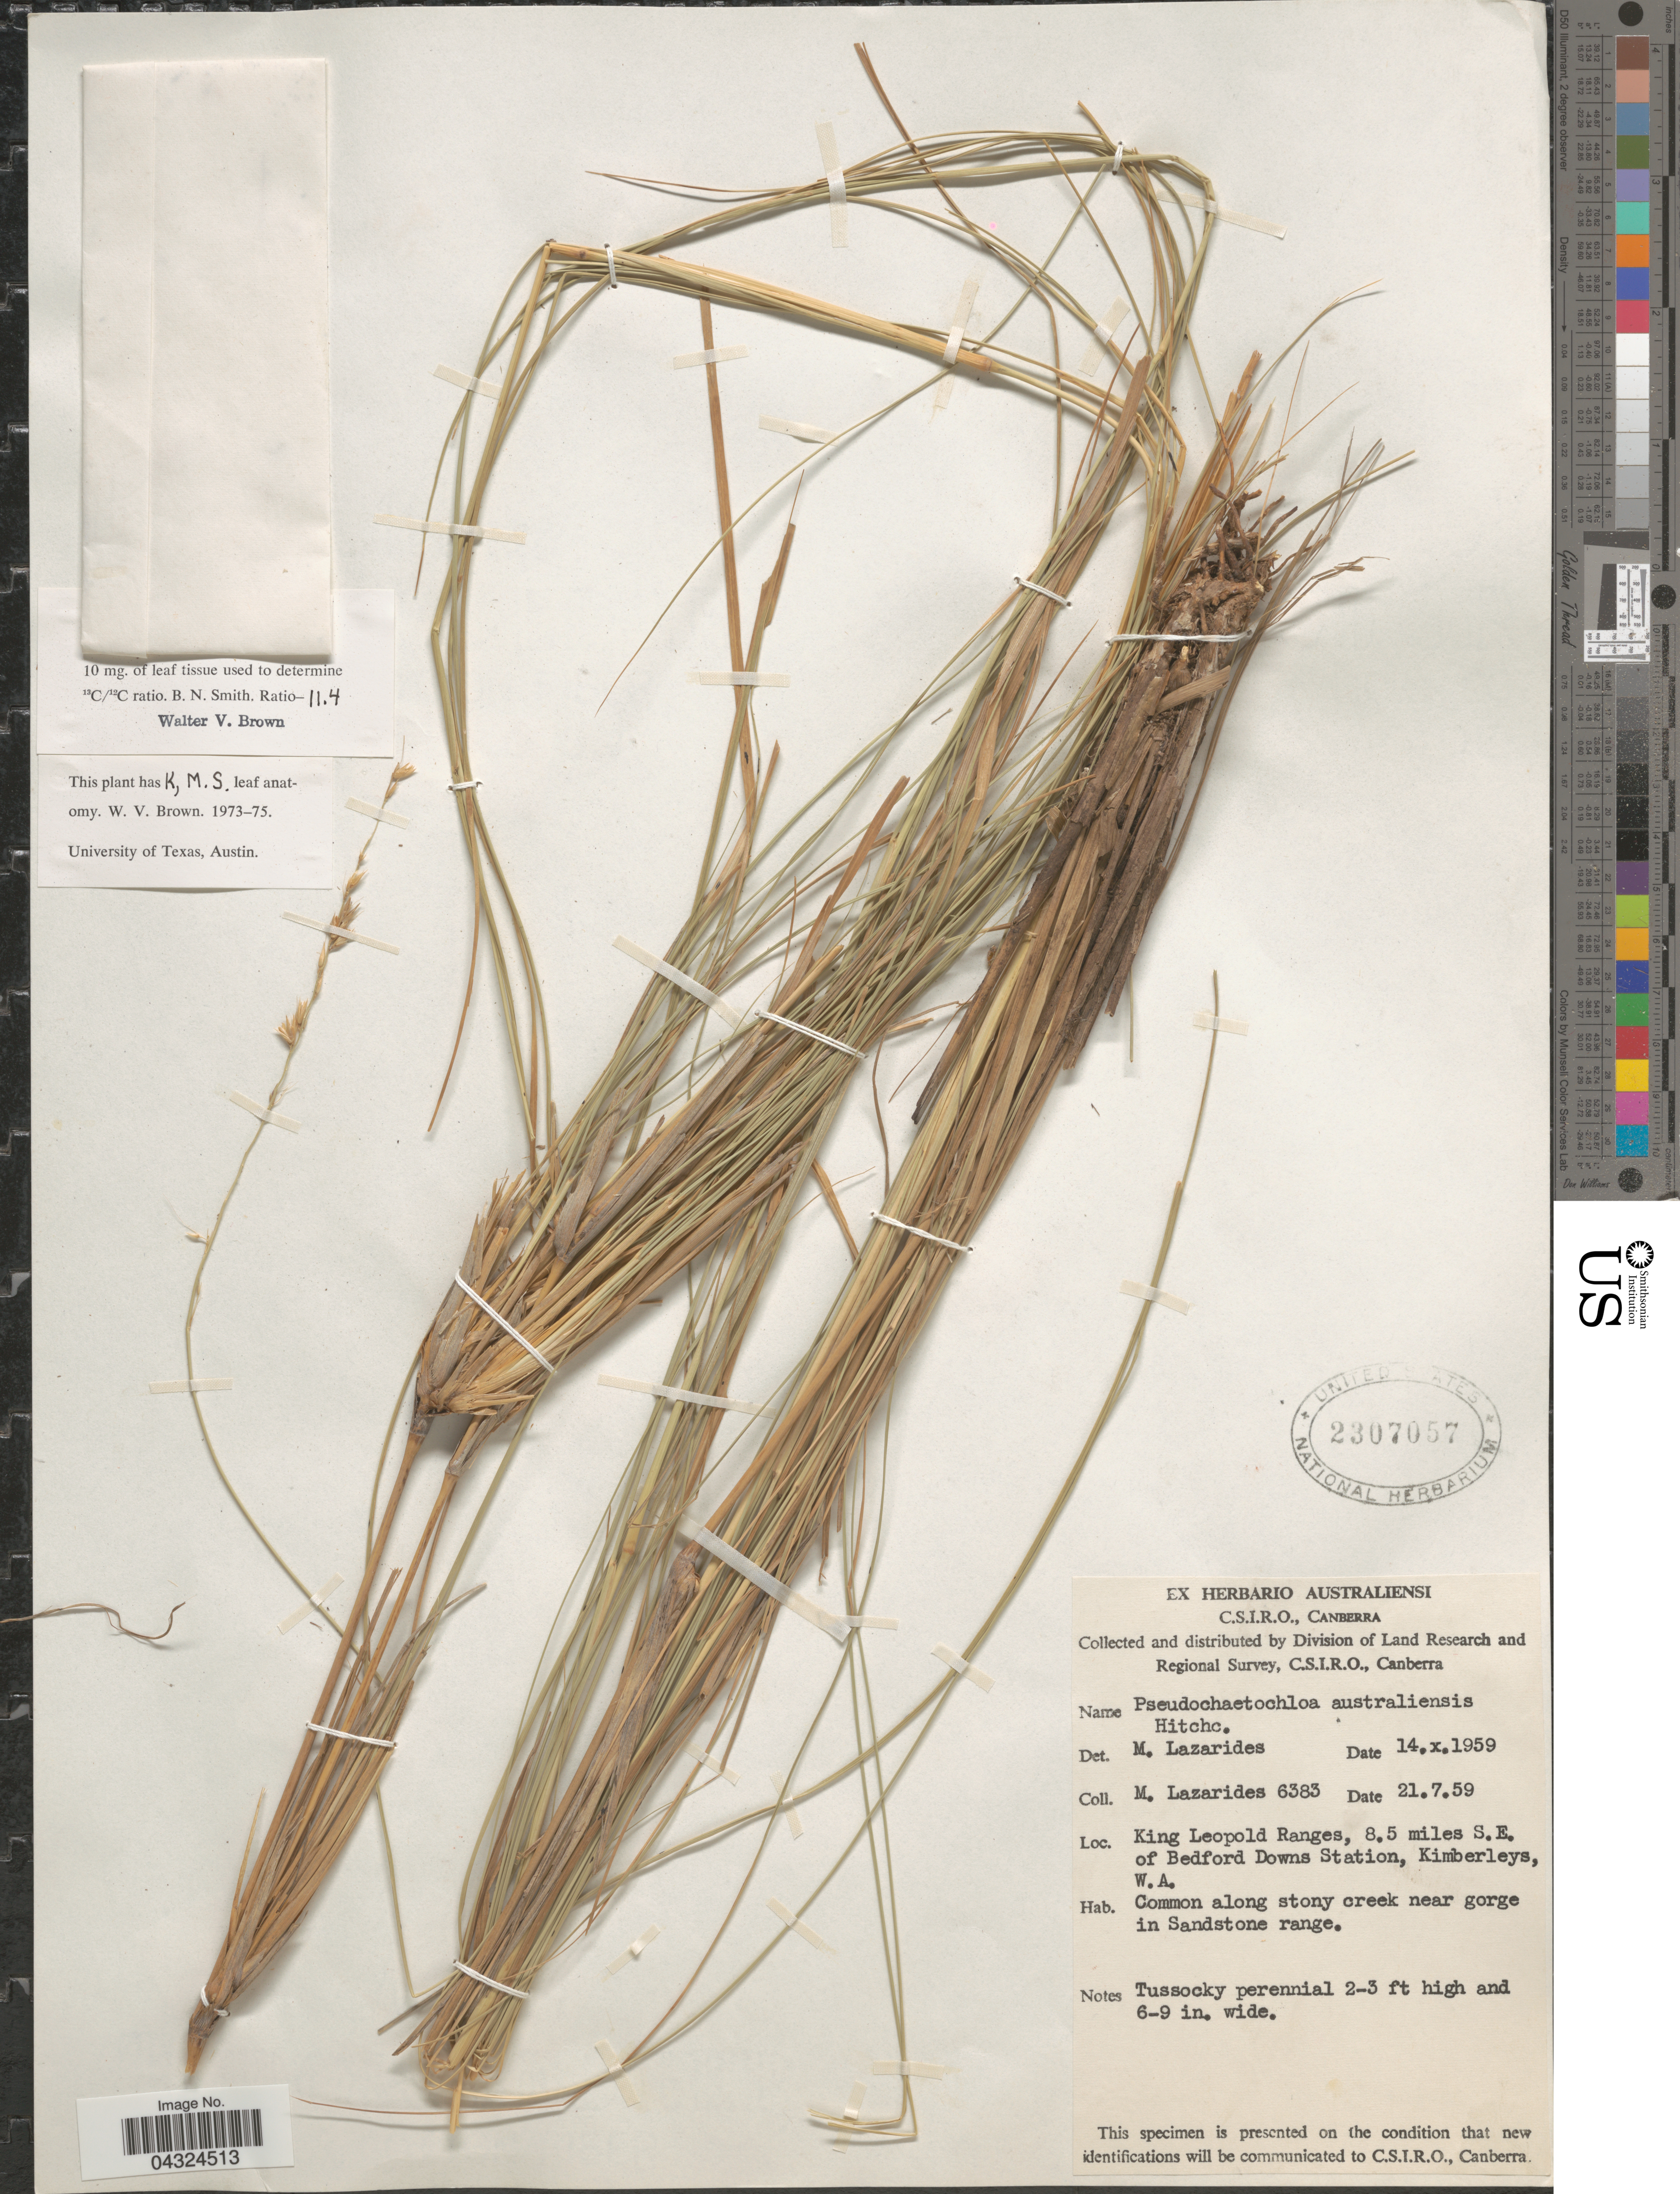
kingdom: Plantae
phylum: Tracheophyta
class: Liliopsida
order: Poales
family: Poaceae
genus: Pseudochaetochloa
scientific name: Pseudochaetochloa australiensis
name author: Hitchc.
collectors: M. Lazarides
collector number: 6383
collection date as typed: Transcribed d/m/y: 21/7/59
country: Australia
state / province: Western Australia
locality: Division of Land Research and Regional Survey. King Leopold Ranges, 8.5 miles S.E. of Bedford Downs Station, Kimberleys, W.A.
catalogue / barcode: US 2307057